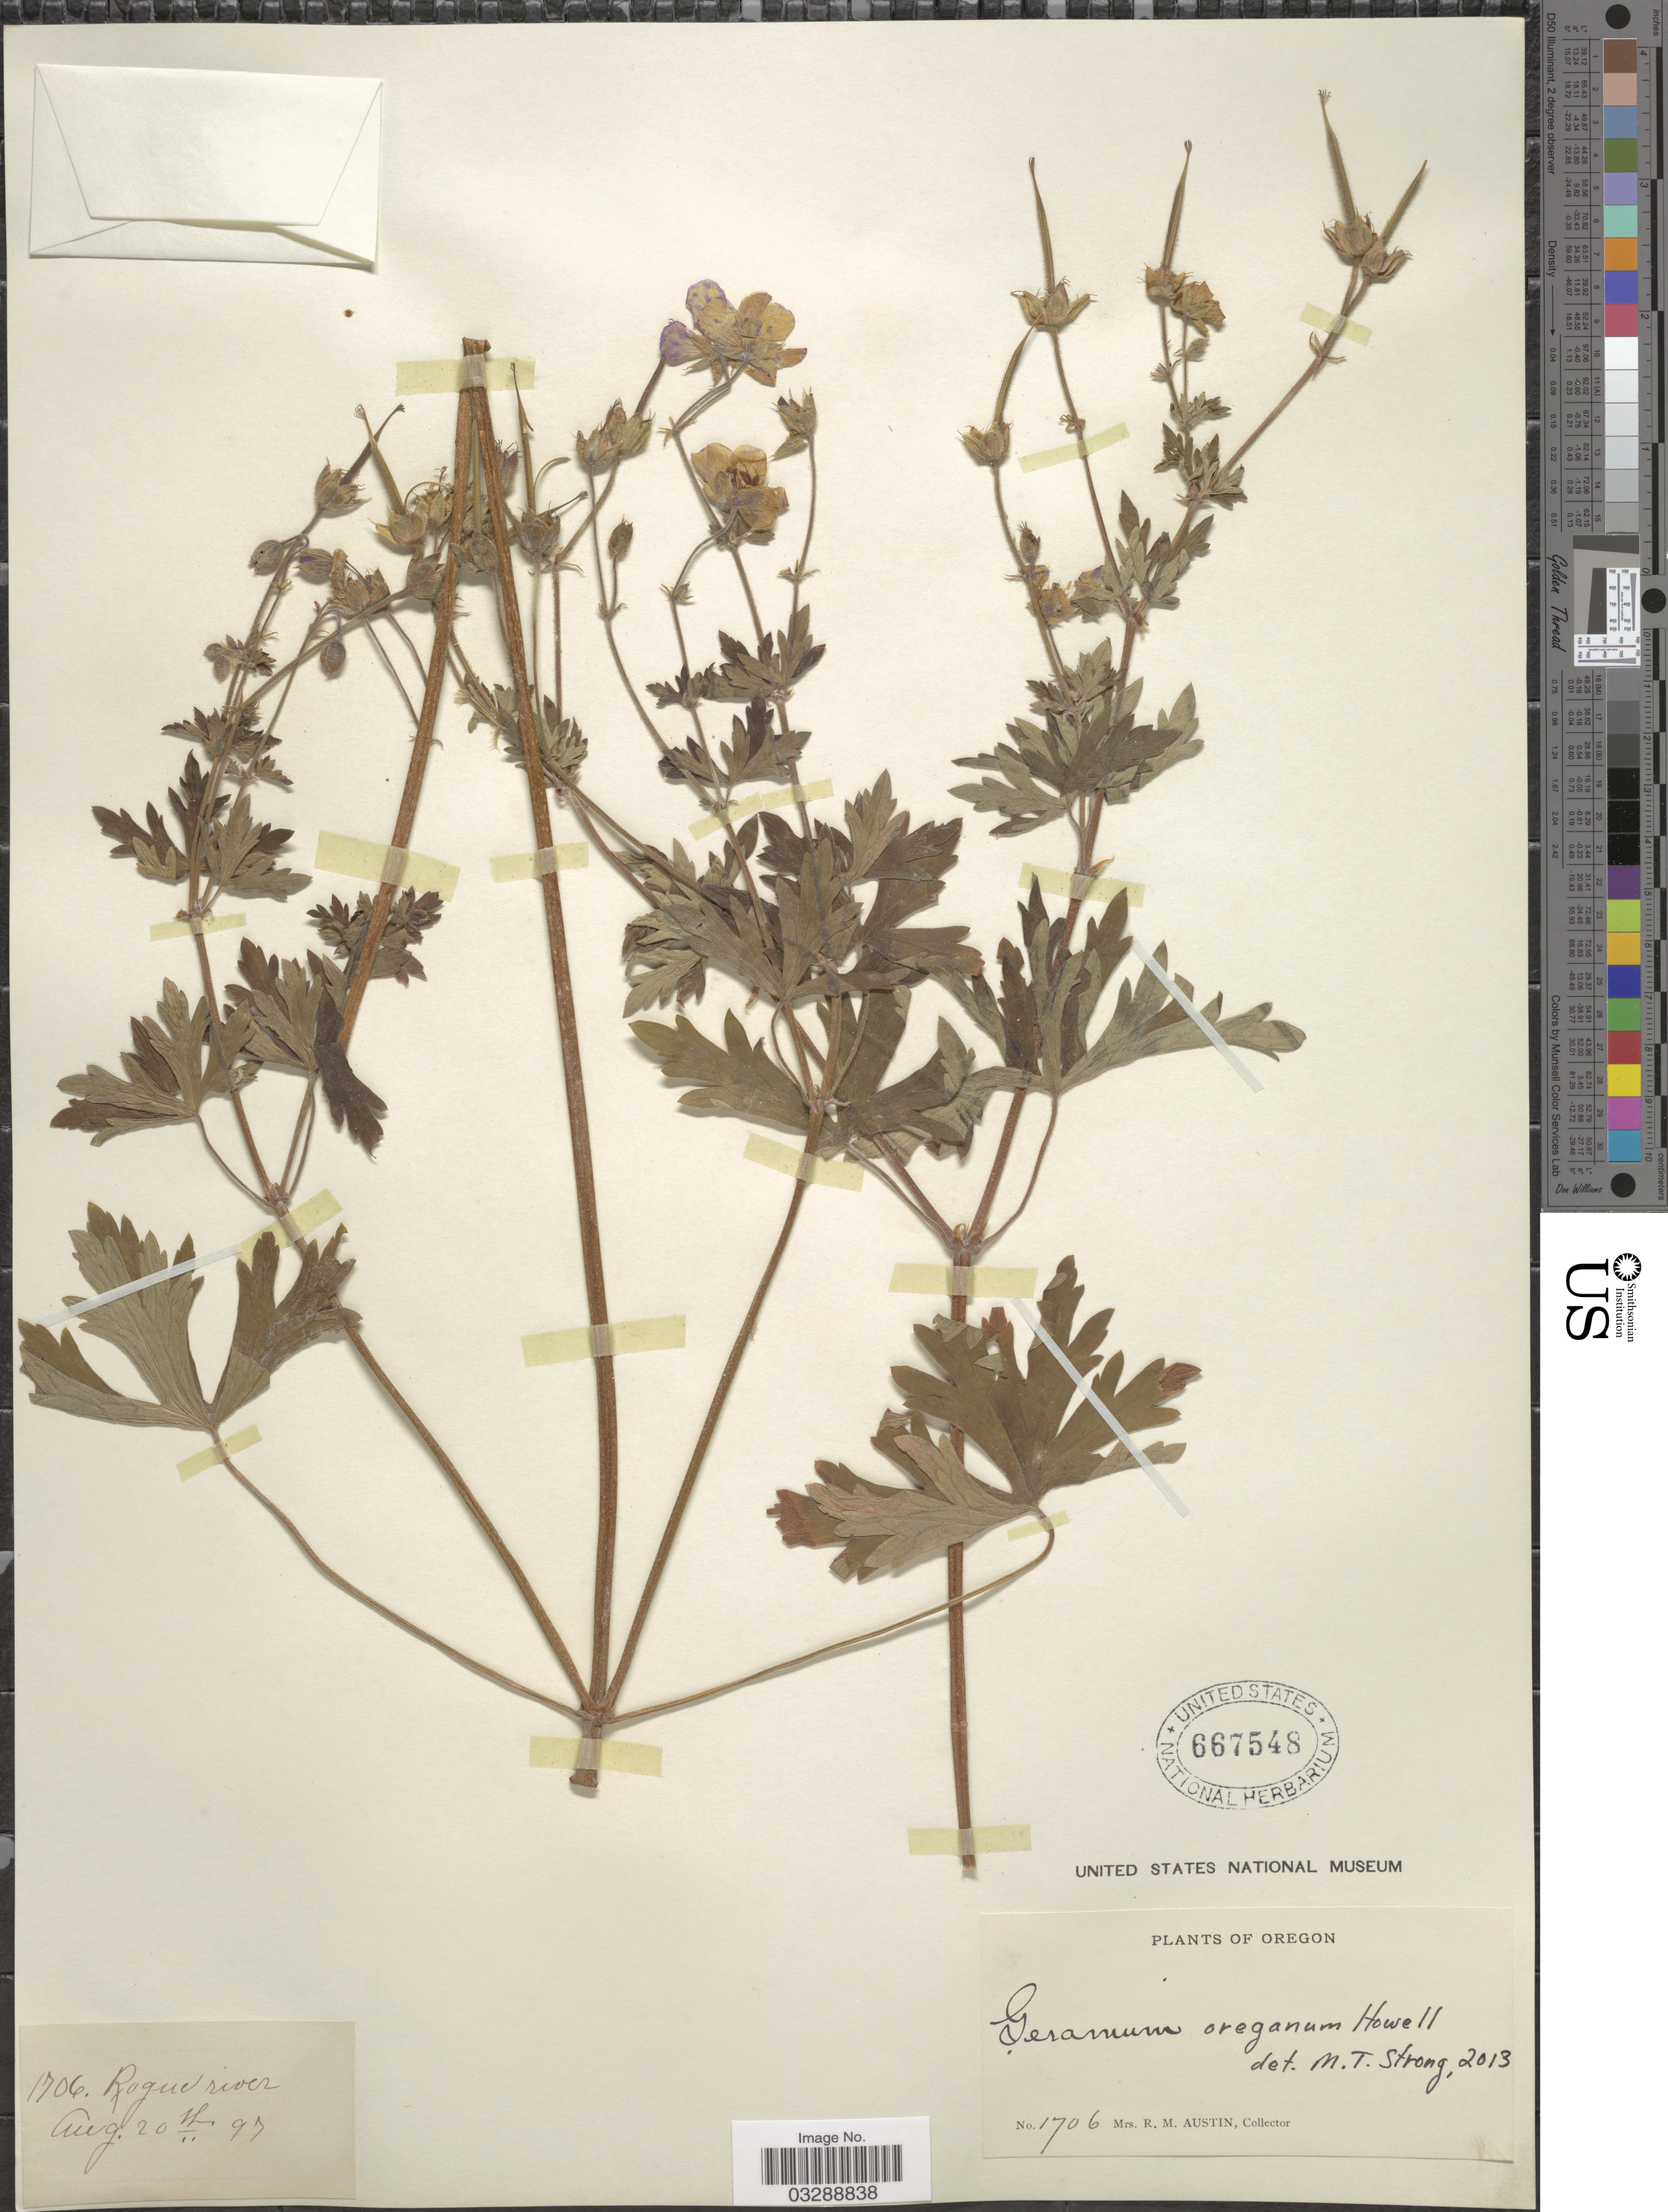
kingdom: Plantae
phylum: Tracheophyta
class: Magnoliopsida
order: Geraniales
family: Geraniaceae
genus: Geranium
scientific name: Geranium oreganum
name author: Howell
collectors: R. Austin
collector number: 1706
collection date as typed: Transcribed d/m/y: 20/8/97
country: United States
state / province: Oregon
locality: Rogue river.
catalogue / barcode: US 667548